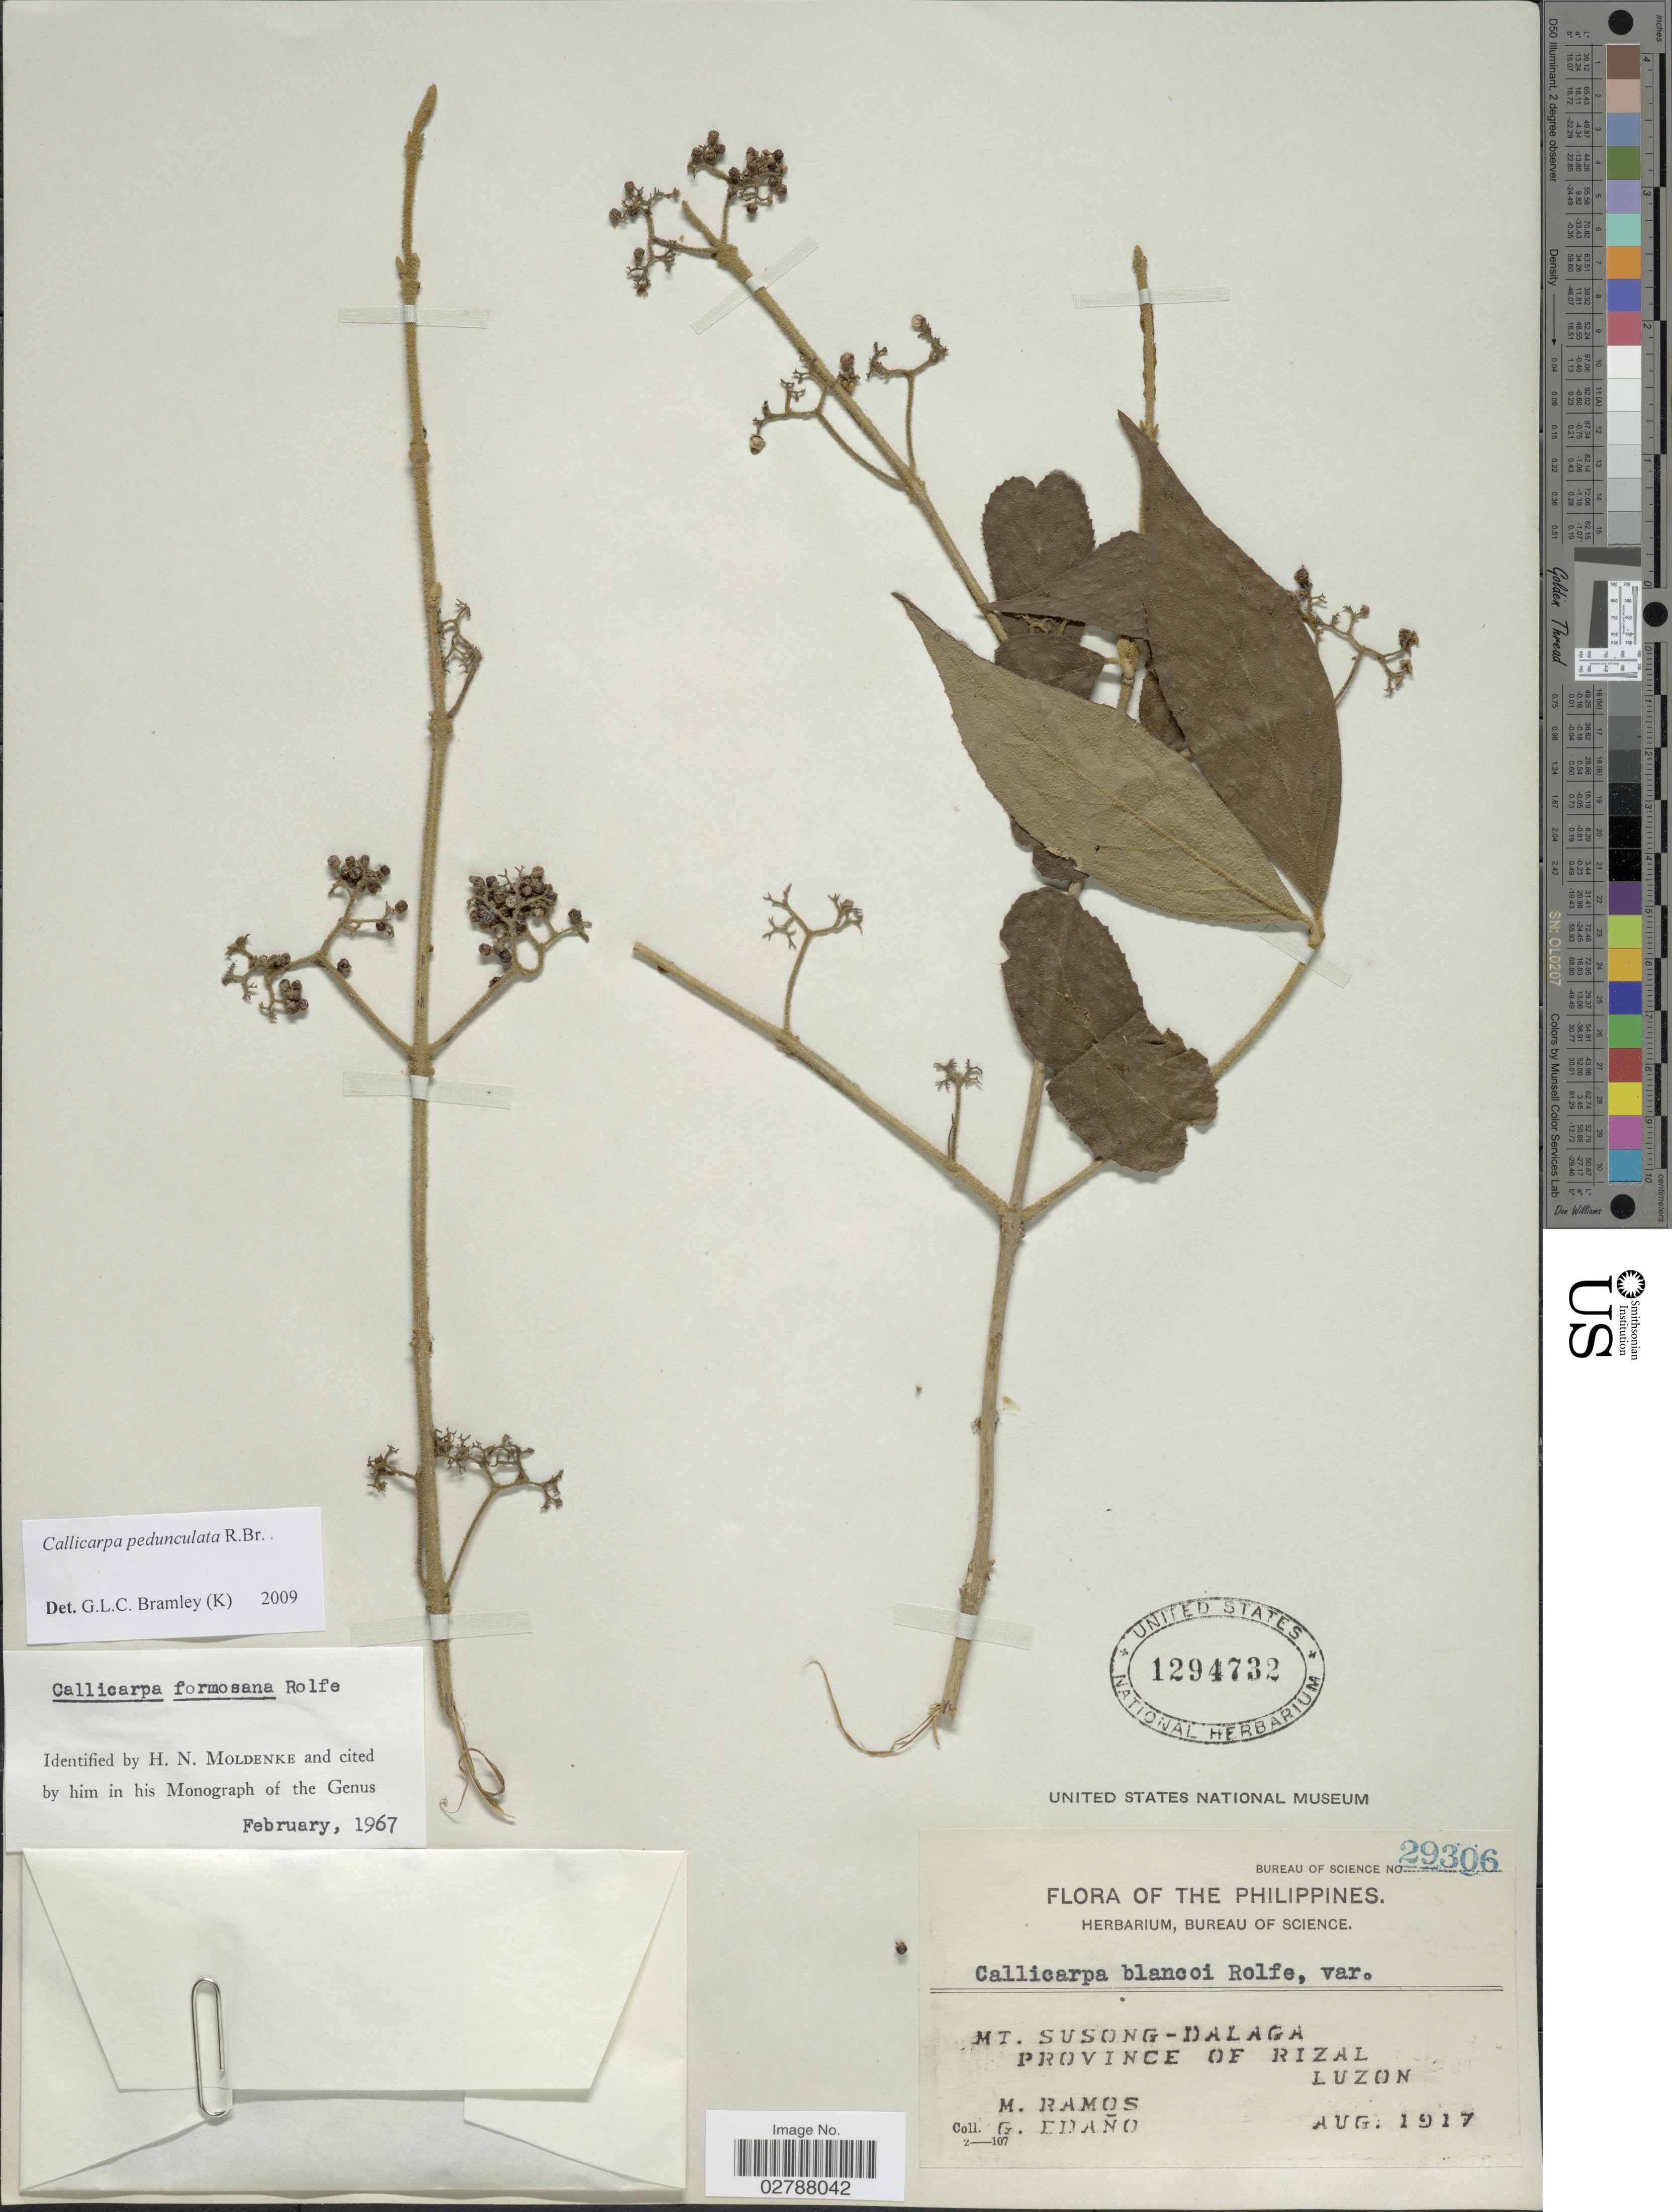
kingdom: Plantae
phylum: Tracheophyta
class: Magnoliopsida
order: Lamiales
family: Lamiaceae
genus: Callicarpa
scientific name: Callicarpa pedunculata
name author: R. Br.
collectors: M. Ramos & G. Edaño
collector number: Bureau of Science29306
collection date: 1917-08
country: Philippines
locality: Mt. Susong-Dalaga, Province of Rizal, Luzon.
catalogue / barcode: US 1294732